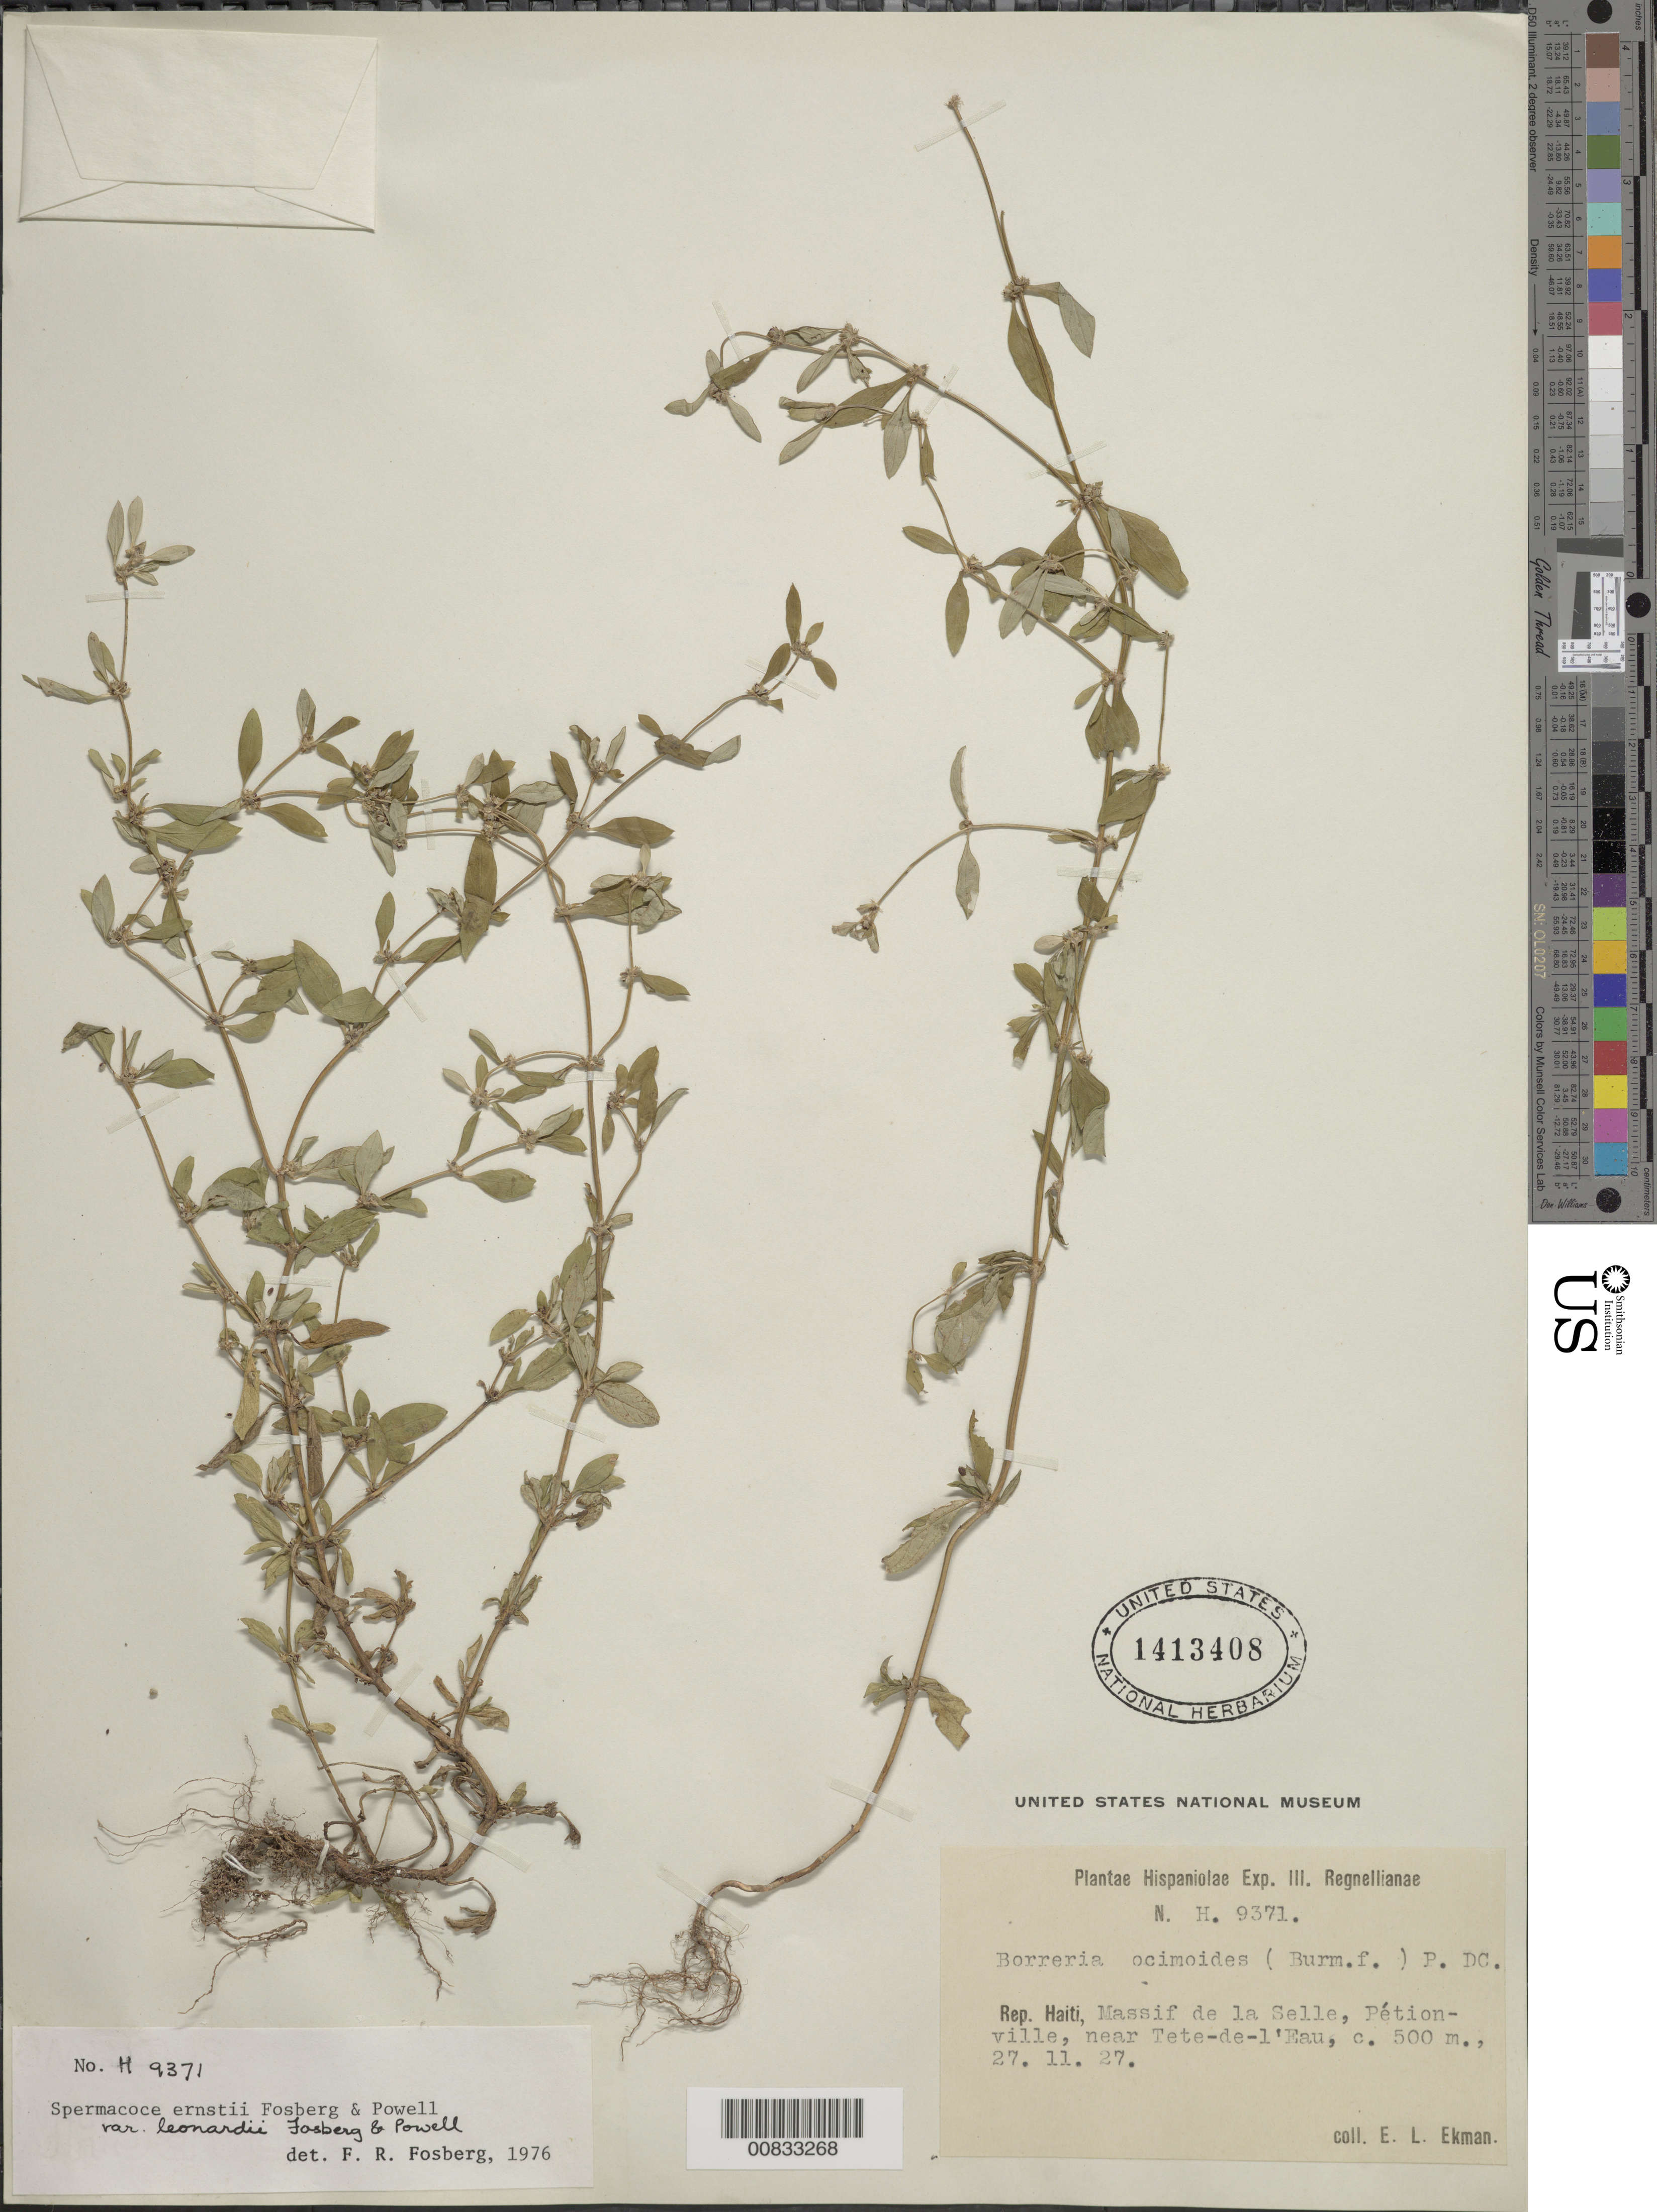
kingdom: Plantae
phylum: Tracheophyta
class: Magnoliopsida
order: Gentianales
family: Rubiaceae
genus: Spermacoce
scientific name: Spermacoce ovalifolia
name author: (M. Martens & Galeotti) Hemsl.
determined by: Fosberg, F. R.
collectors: E. L. Ekman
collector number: H 9371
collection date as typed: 27 Nov 1927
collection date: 1927-11-27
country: Haiti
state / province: Ouest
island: Hispaniola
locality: Massif de la Selle, Pétionville, near Tete-de-l'Eau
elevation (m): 500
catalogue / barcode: US 1413408